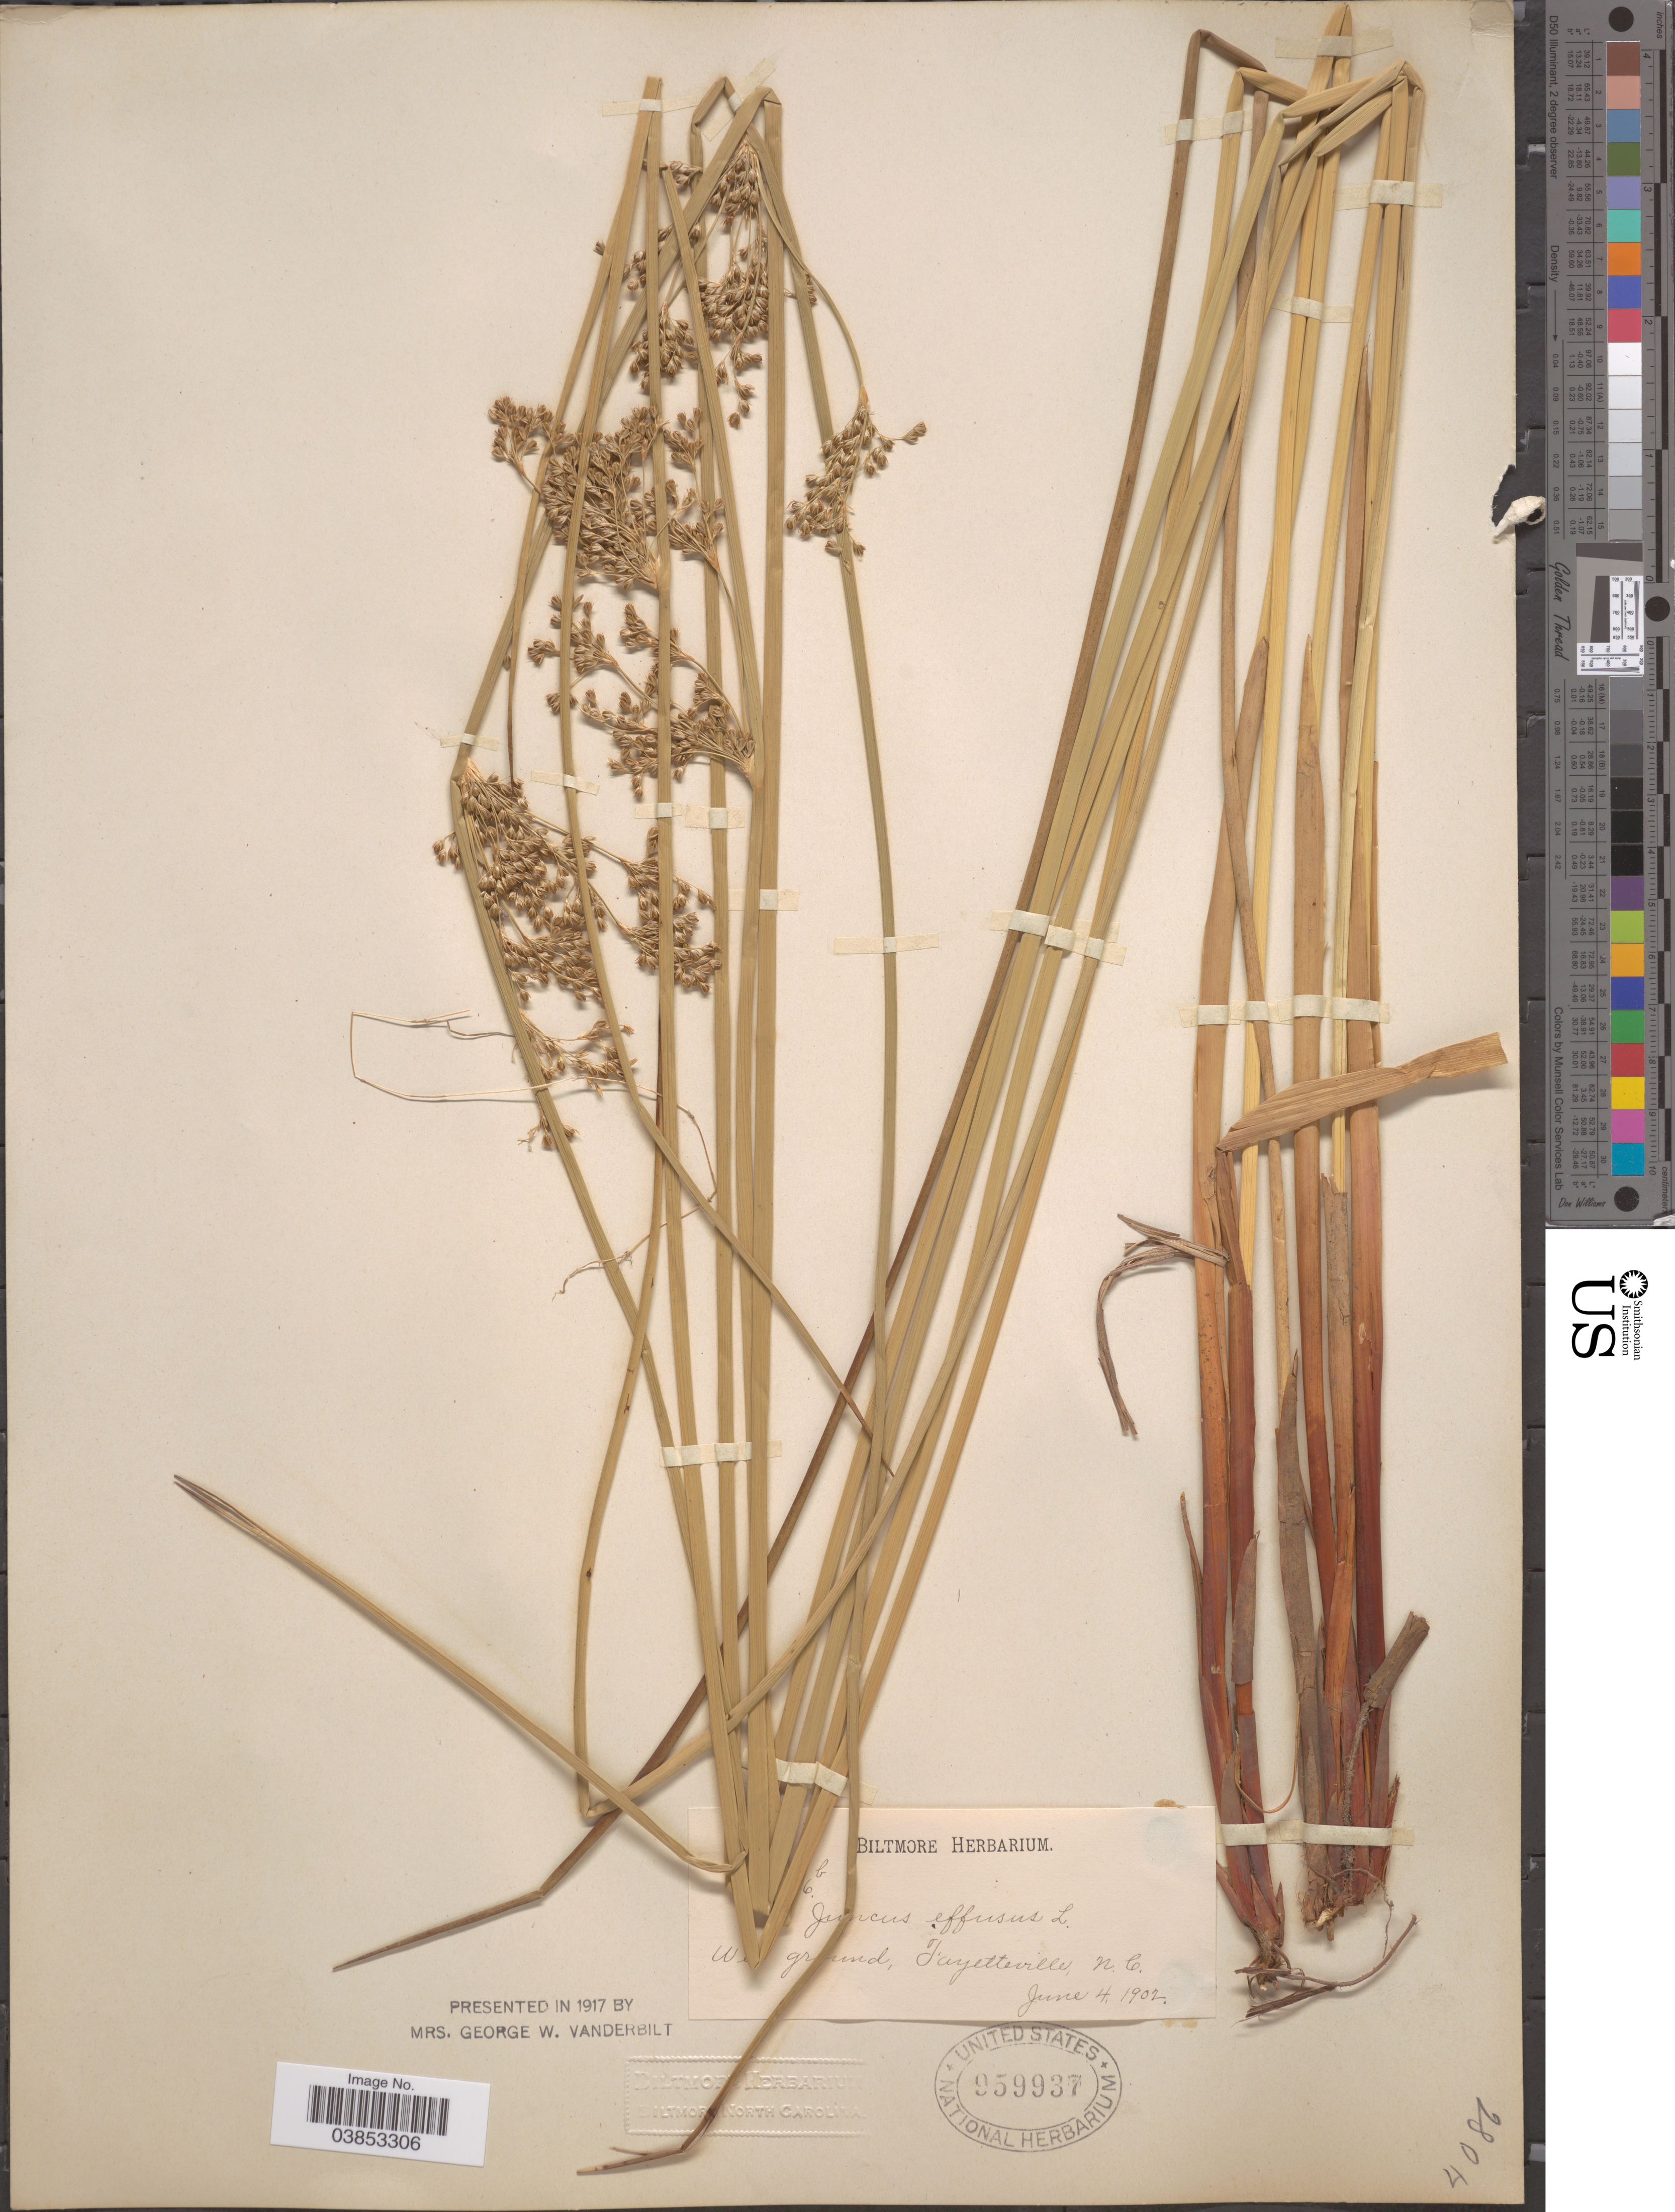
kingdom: Plantae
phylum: Tracheophyta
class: Liliopsida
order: Poales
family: Juncaceae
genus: Juncus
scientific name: Juncus effusus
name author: L.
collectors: ex herb. Biltmore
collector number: !6b?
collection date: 1902-06-04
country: United States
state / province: North Carolina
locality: Fayetteville.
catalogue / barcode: US 959937